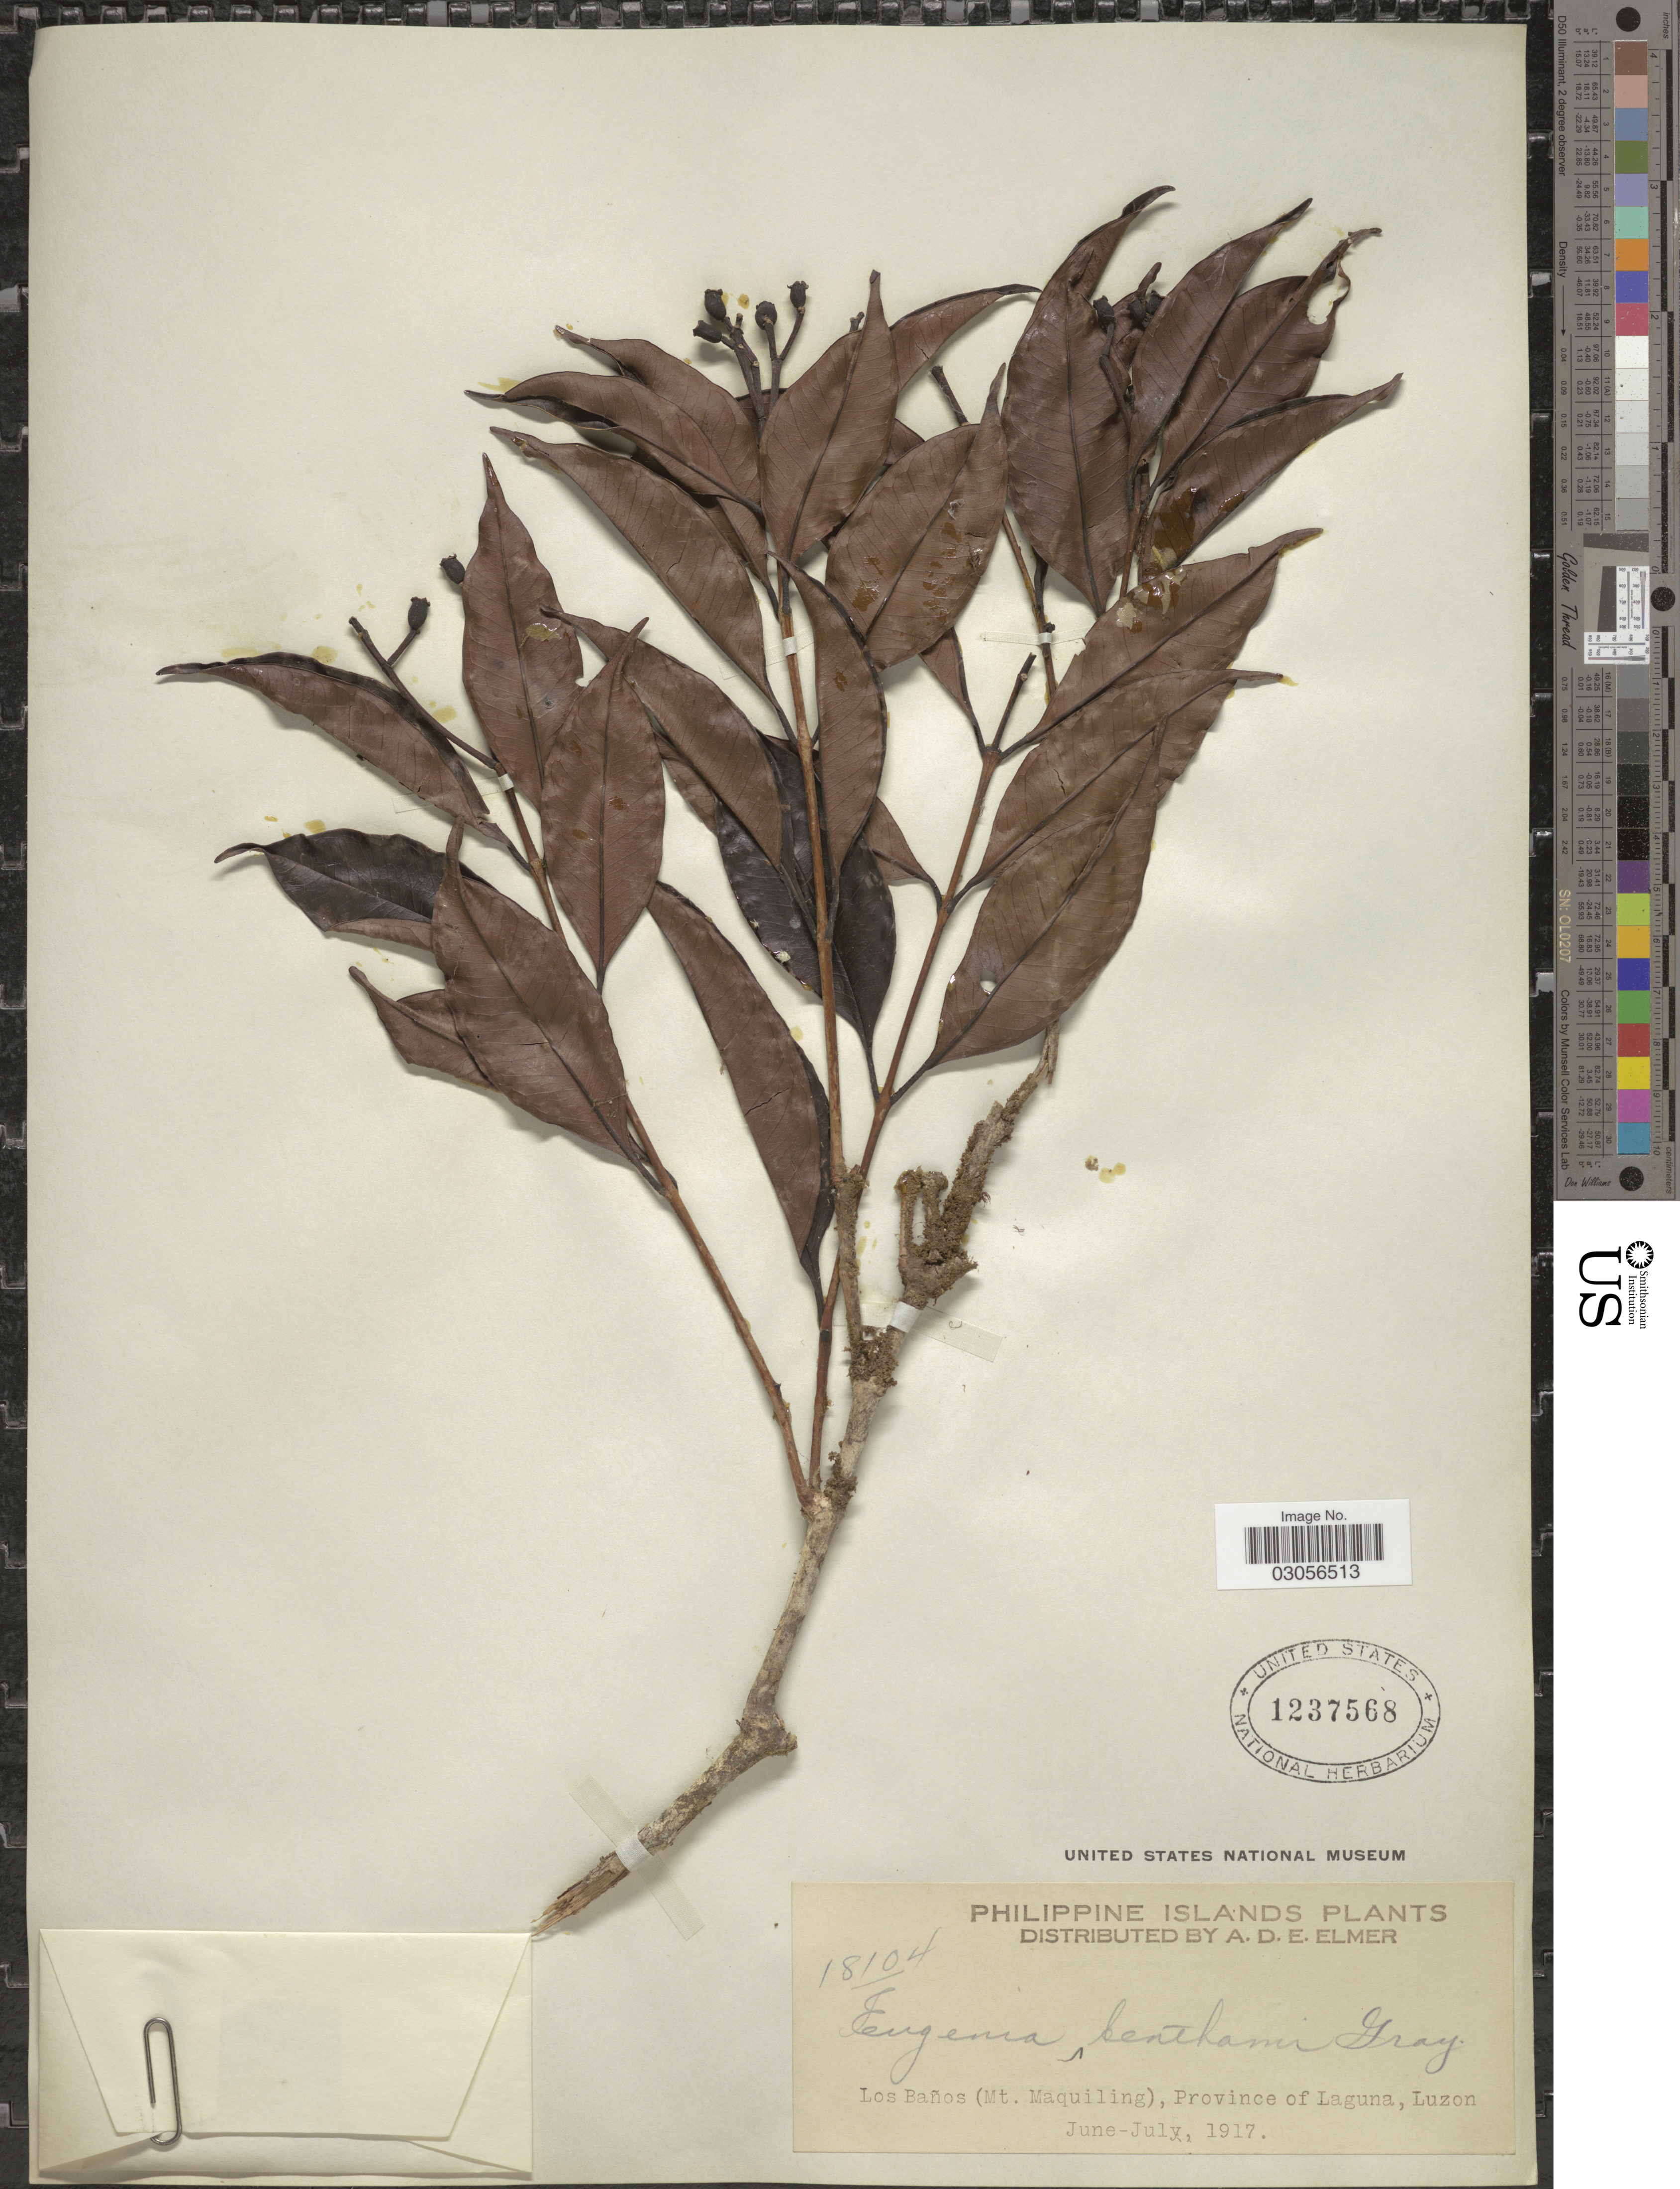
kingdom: Plantae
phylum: Tracheophyta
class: Magnoliopsida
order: Myrtales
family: Myrtaceae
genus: Syzygium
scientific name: Syzygium nitidum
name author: Benth.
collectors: A. D. E. Elmer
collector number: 18104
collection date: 1917-06/1917-07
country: Philippines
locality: Philippine Islands, Los Baños (Mt. Maquiling), Province of Laguna, Luzon.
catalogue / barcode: US 1237568